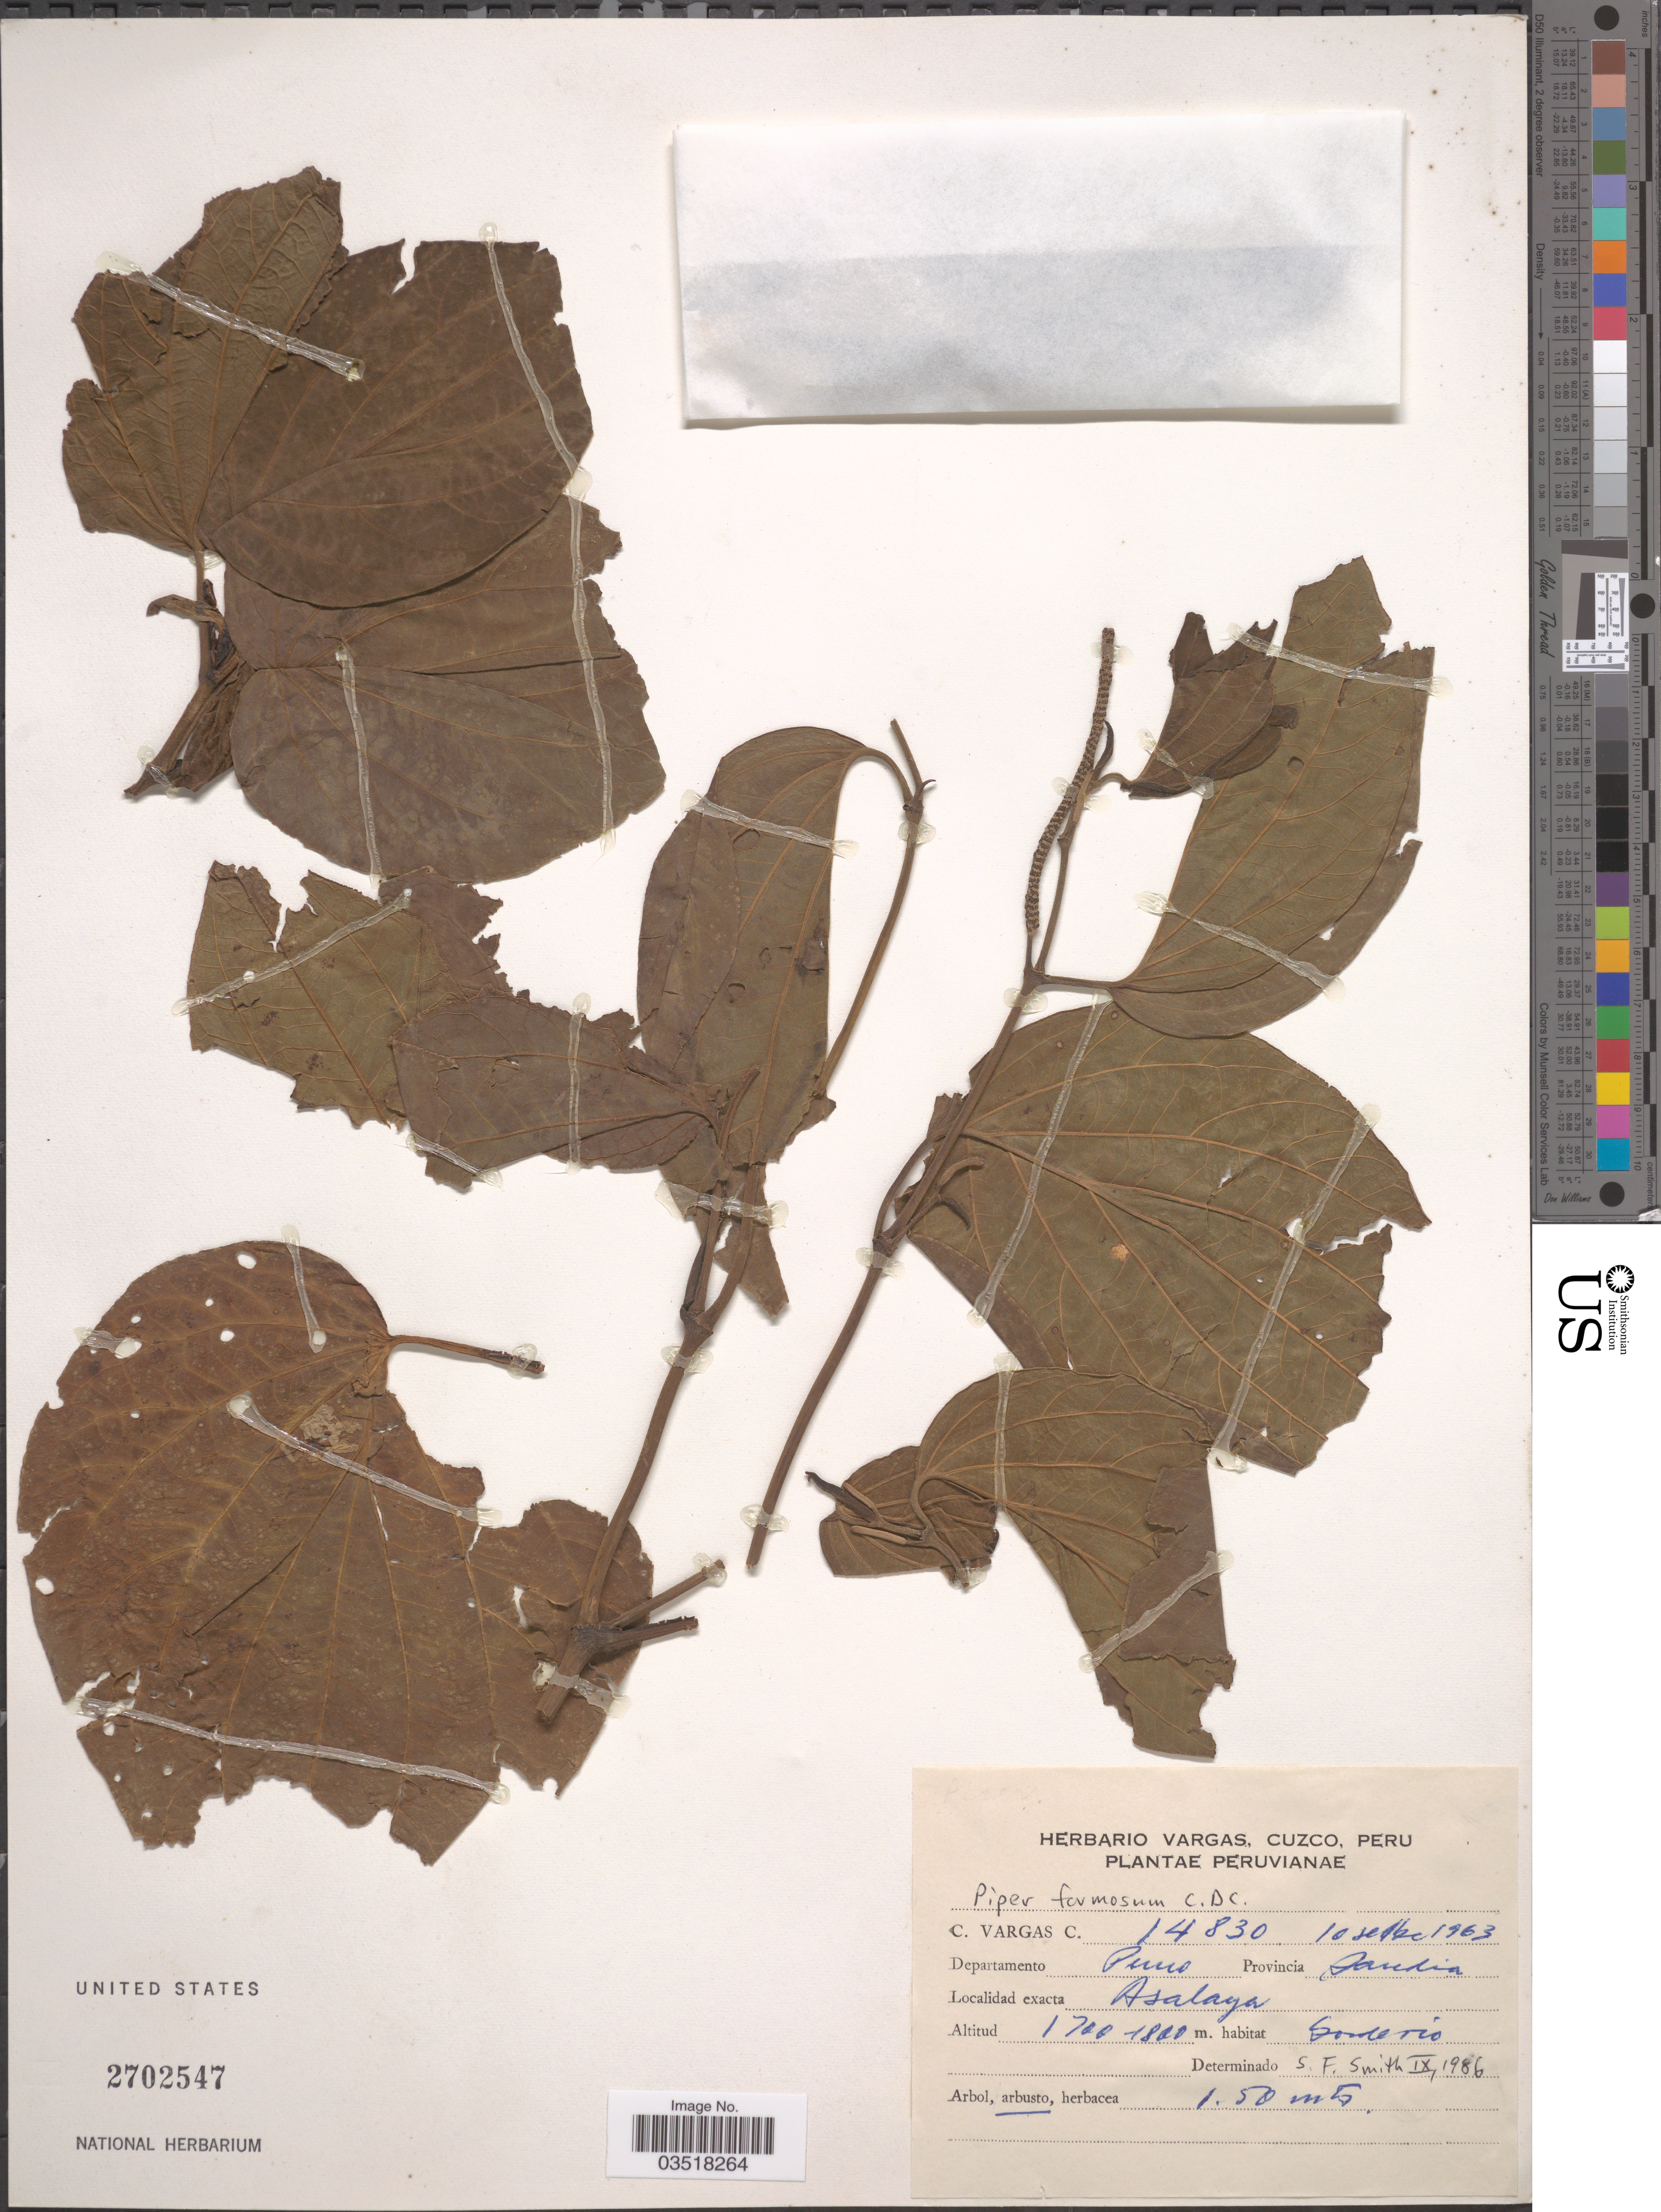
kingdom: Plantae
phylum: Tracheophyta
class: Magnoliopsida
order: Piperales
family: Piperaceae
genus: Piper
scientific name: Piper formosum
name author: C. DC.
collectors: C. Vargas Calderón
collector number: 14830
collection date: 1963-09-10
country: Peru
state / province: Puno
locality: Departamento Puno. Provincia Sandia. Asalaya.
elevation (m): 1700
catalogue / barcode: US 2702547